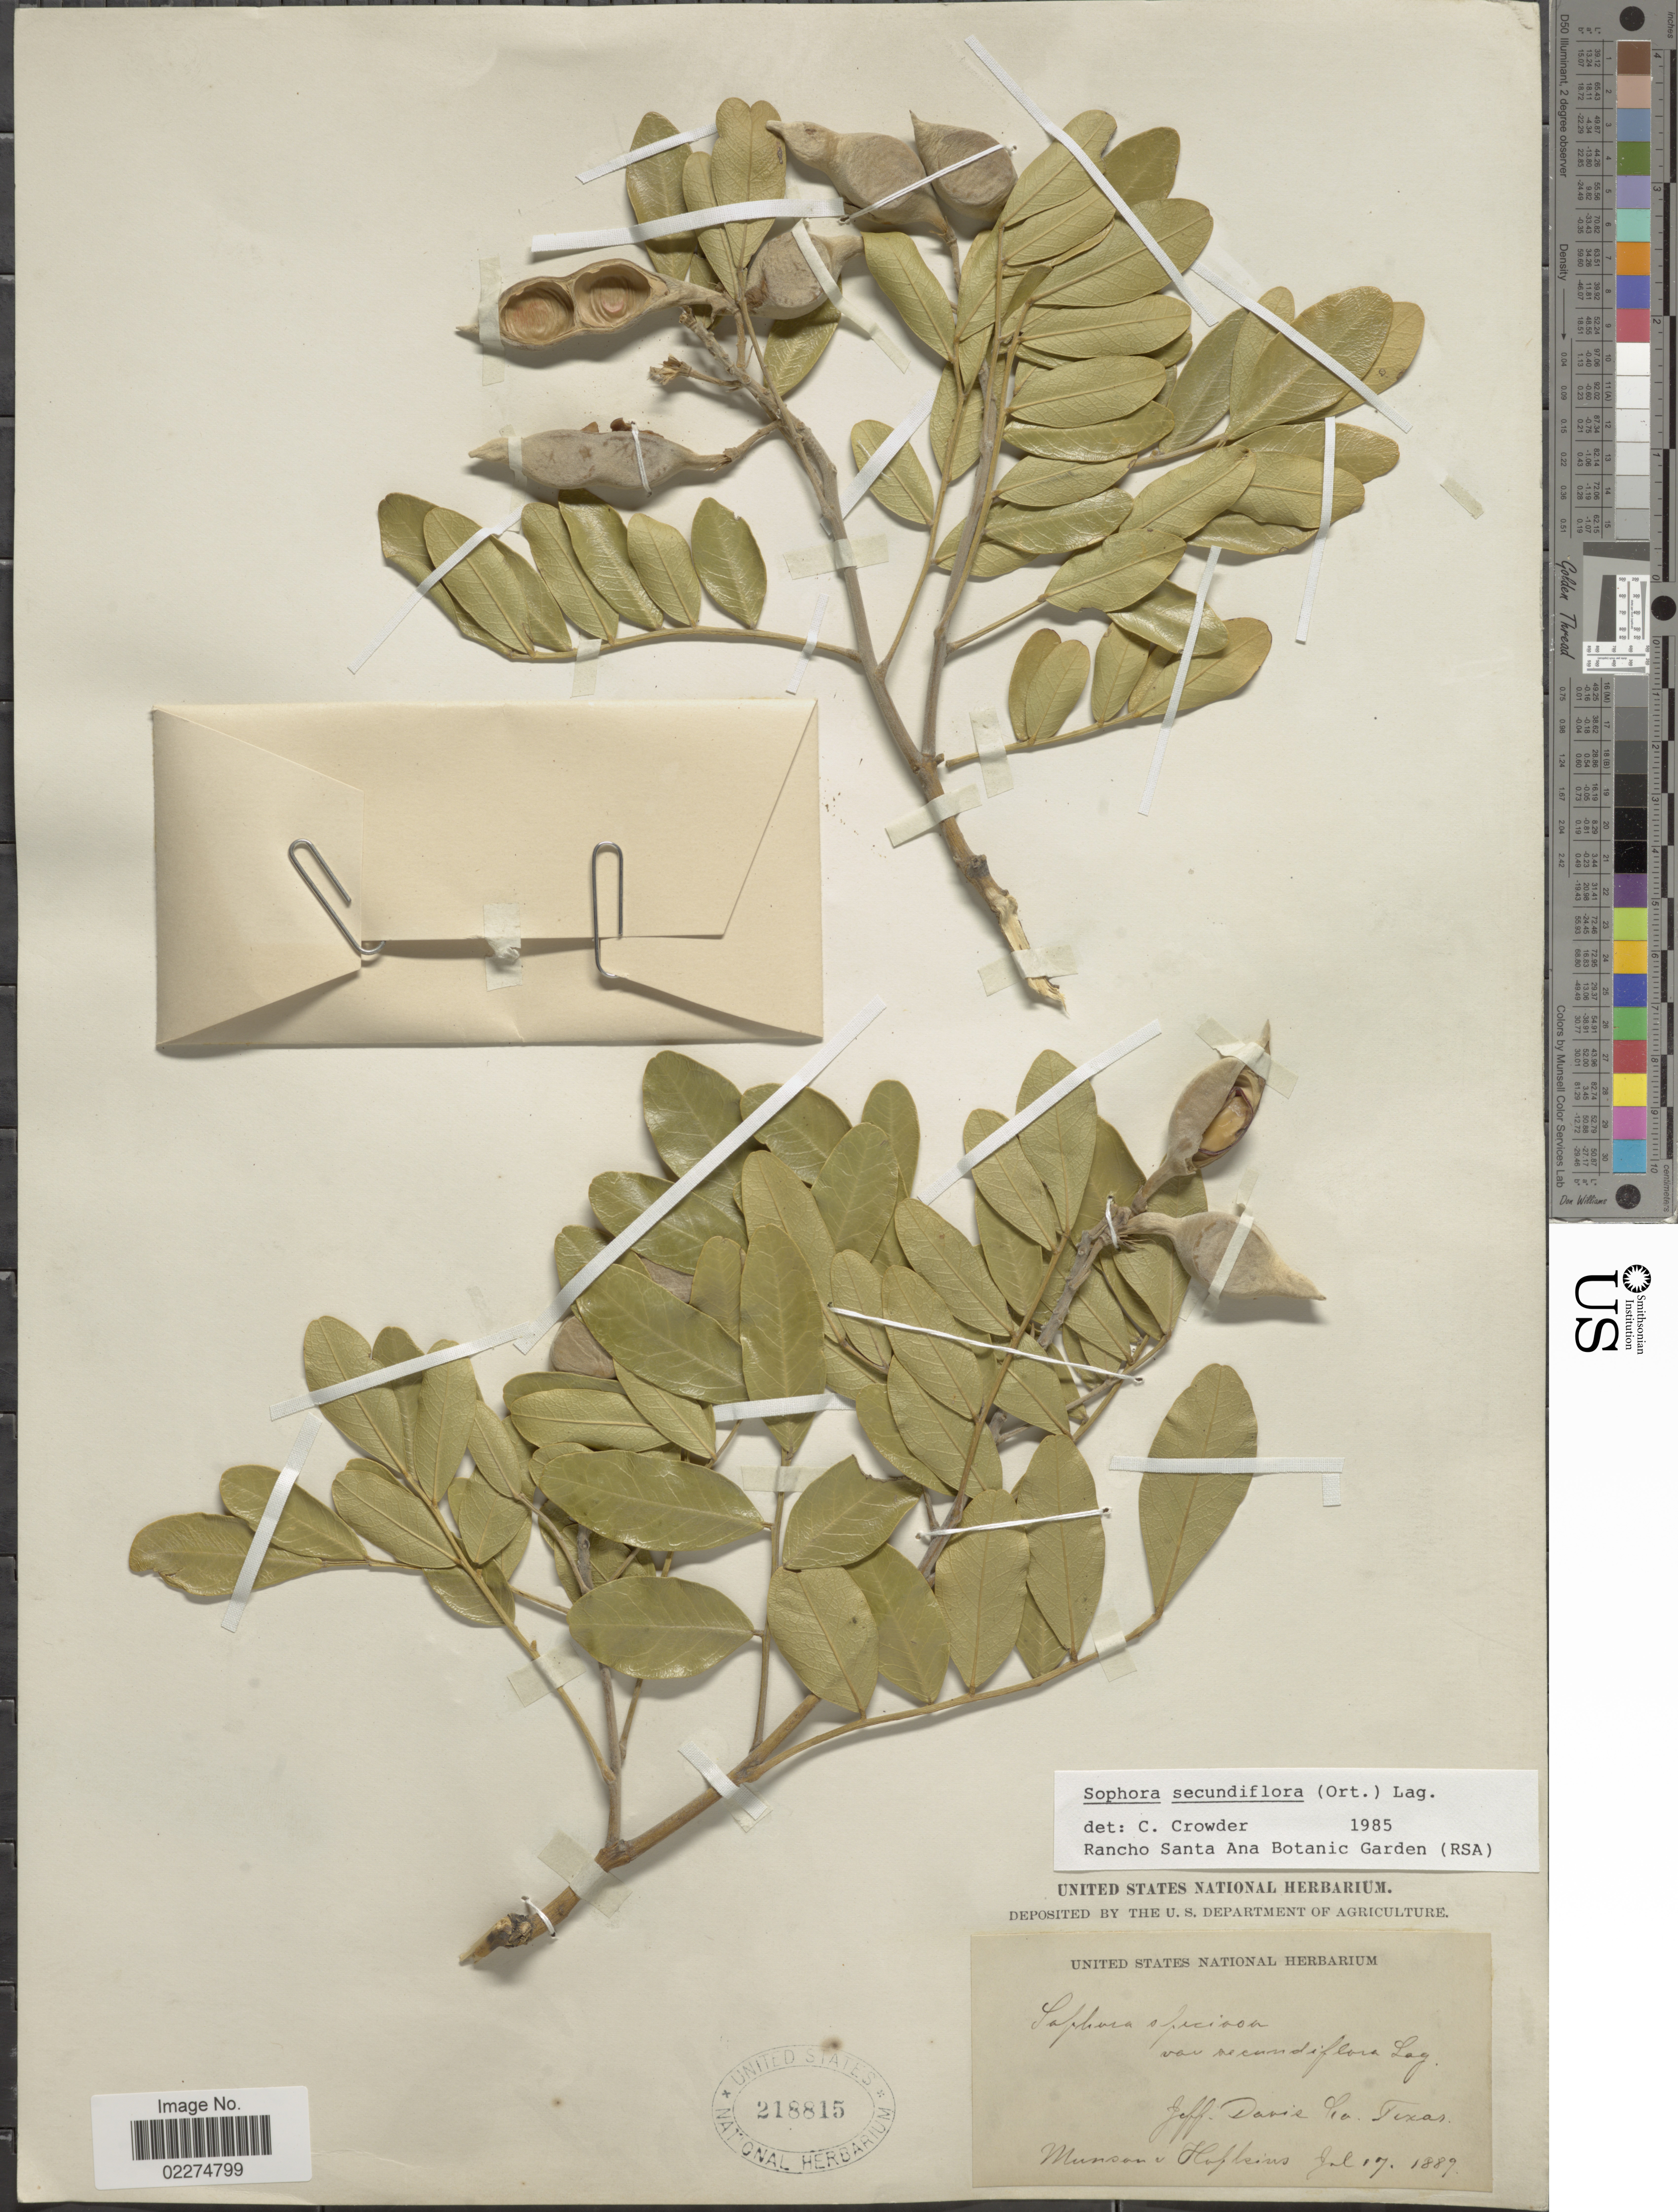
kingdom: Plantae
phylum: Tracheophyta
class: Magnoliopsida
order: Fabales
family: Fabaceae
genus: Dermatophyllum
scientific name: Dermatophyllum secundiflorum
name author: (Ortega) Gandhi & Reveal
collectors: -. Munson & -- Hopkins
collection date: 1889-07-17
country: United States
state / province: Texas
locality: Jeff Davis, So. Texas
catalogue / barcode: US 218815